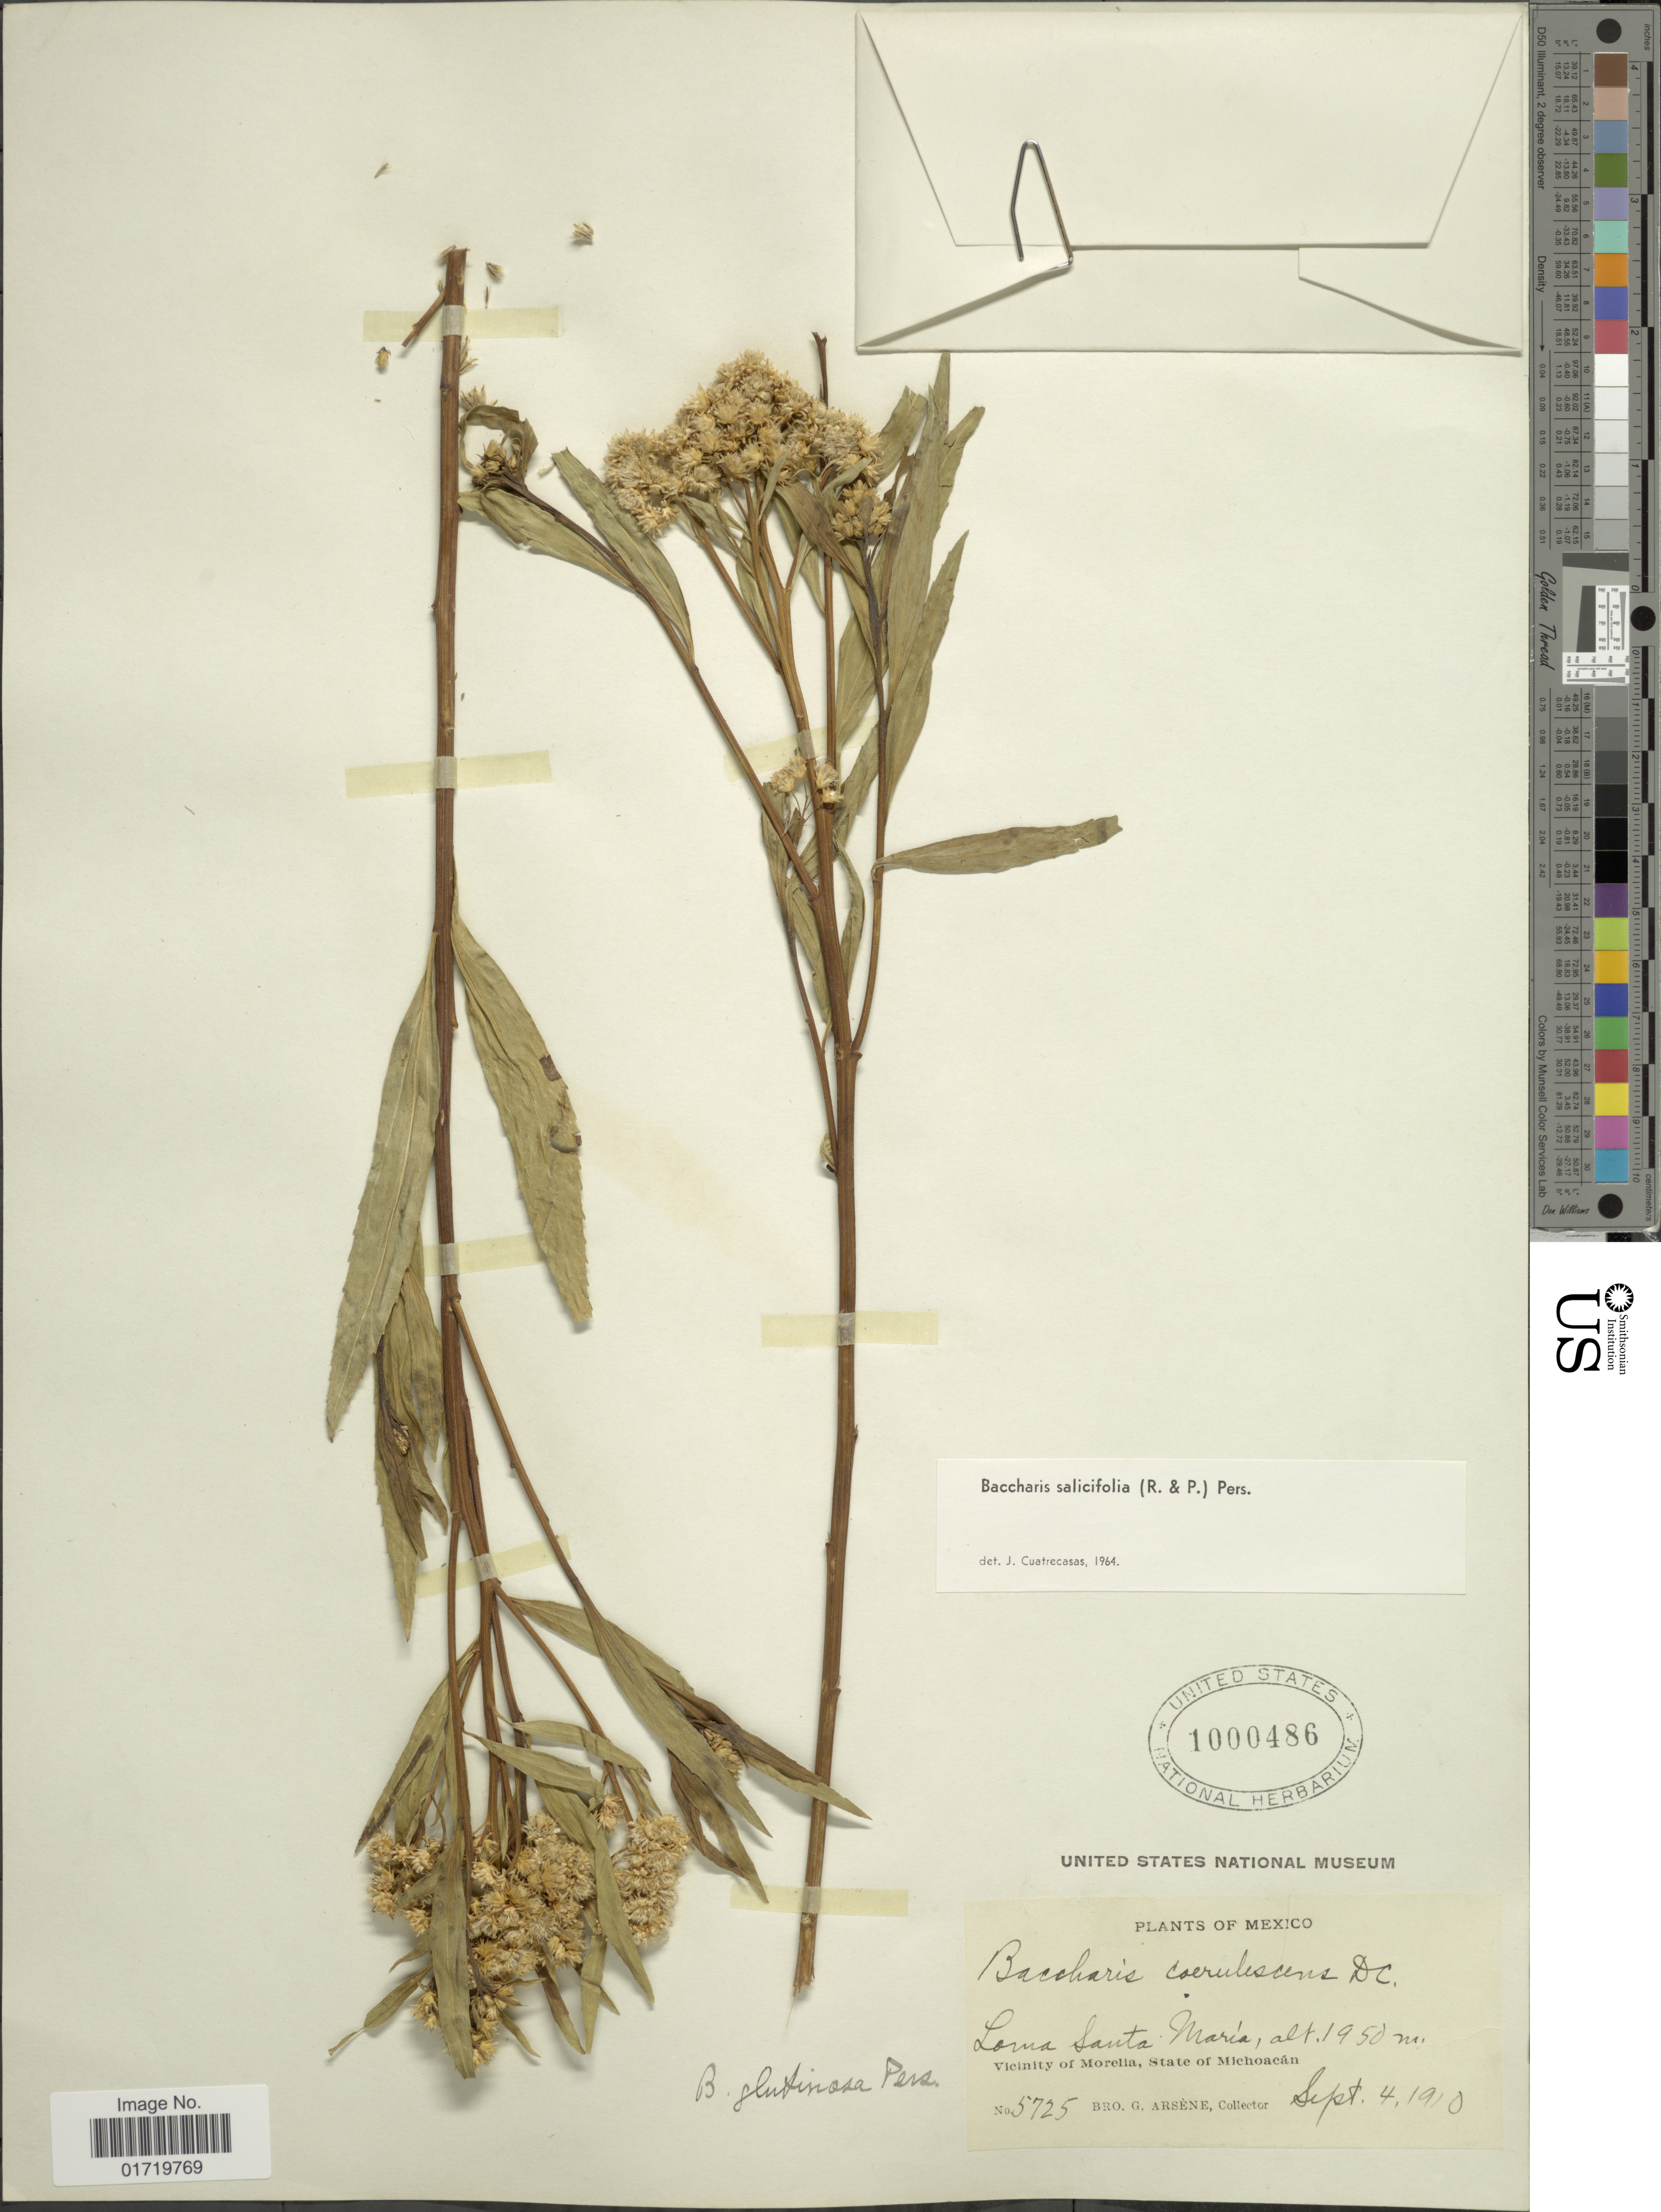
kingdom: Plantae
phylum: Tracheophyta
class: Magnoliopsida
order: Asterales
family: Asteraceae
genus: Baccharis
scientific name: Baccharis salicifolia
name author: (Ruiz & Pav.) Pers.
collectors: Bro. G. Arsène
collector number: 5725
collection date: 1910-09-04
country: Mexico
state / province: Michoacán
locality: Loma Santa Maria, Vicinity of Morelia, State of Michoacan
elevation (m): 1950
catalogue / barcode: US 1000486